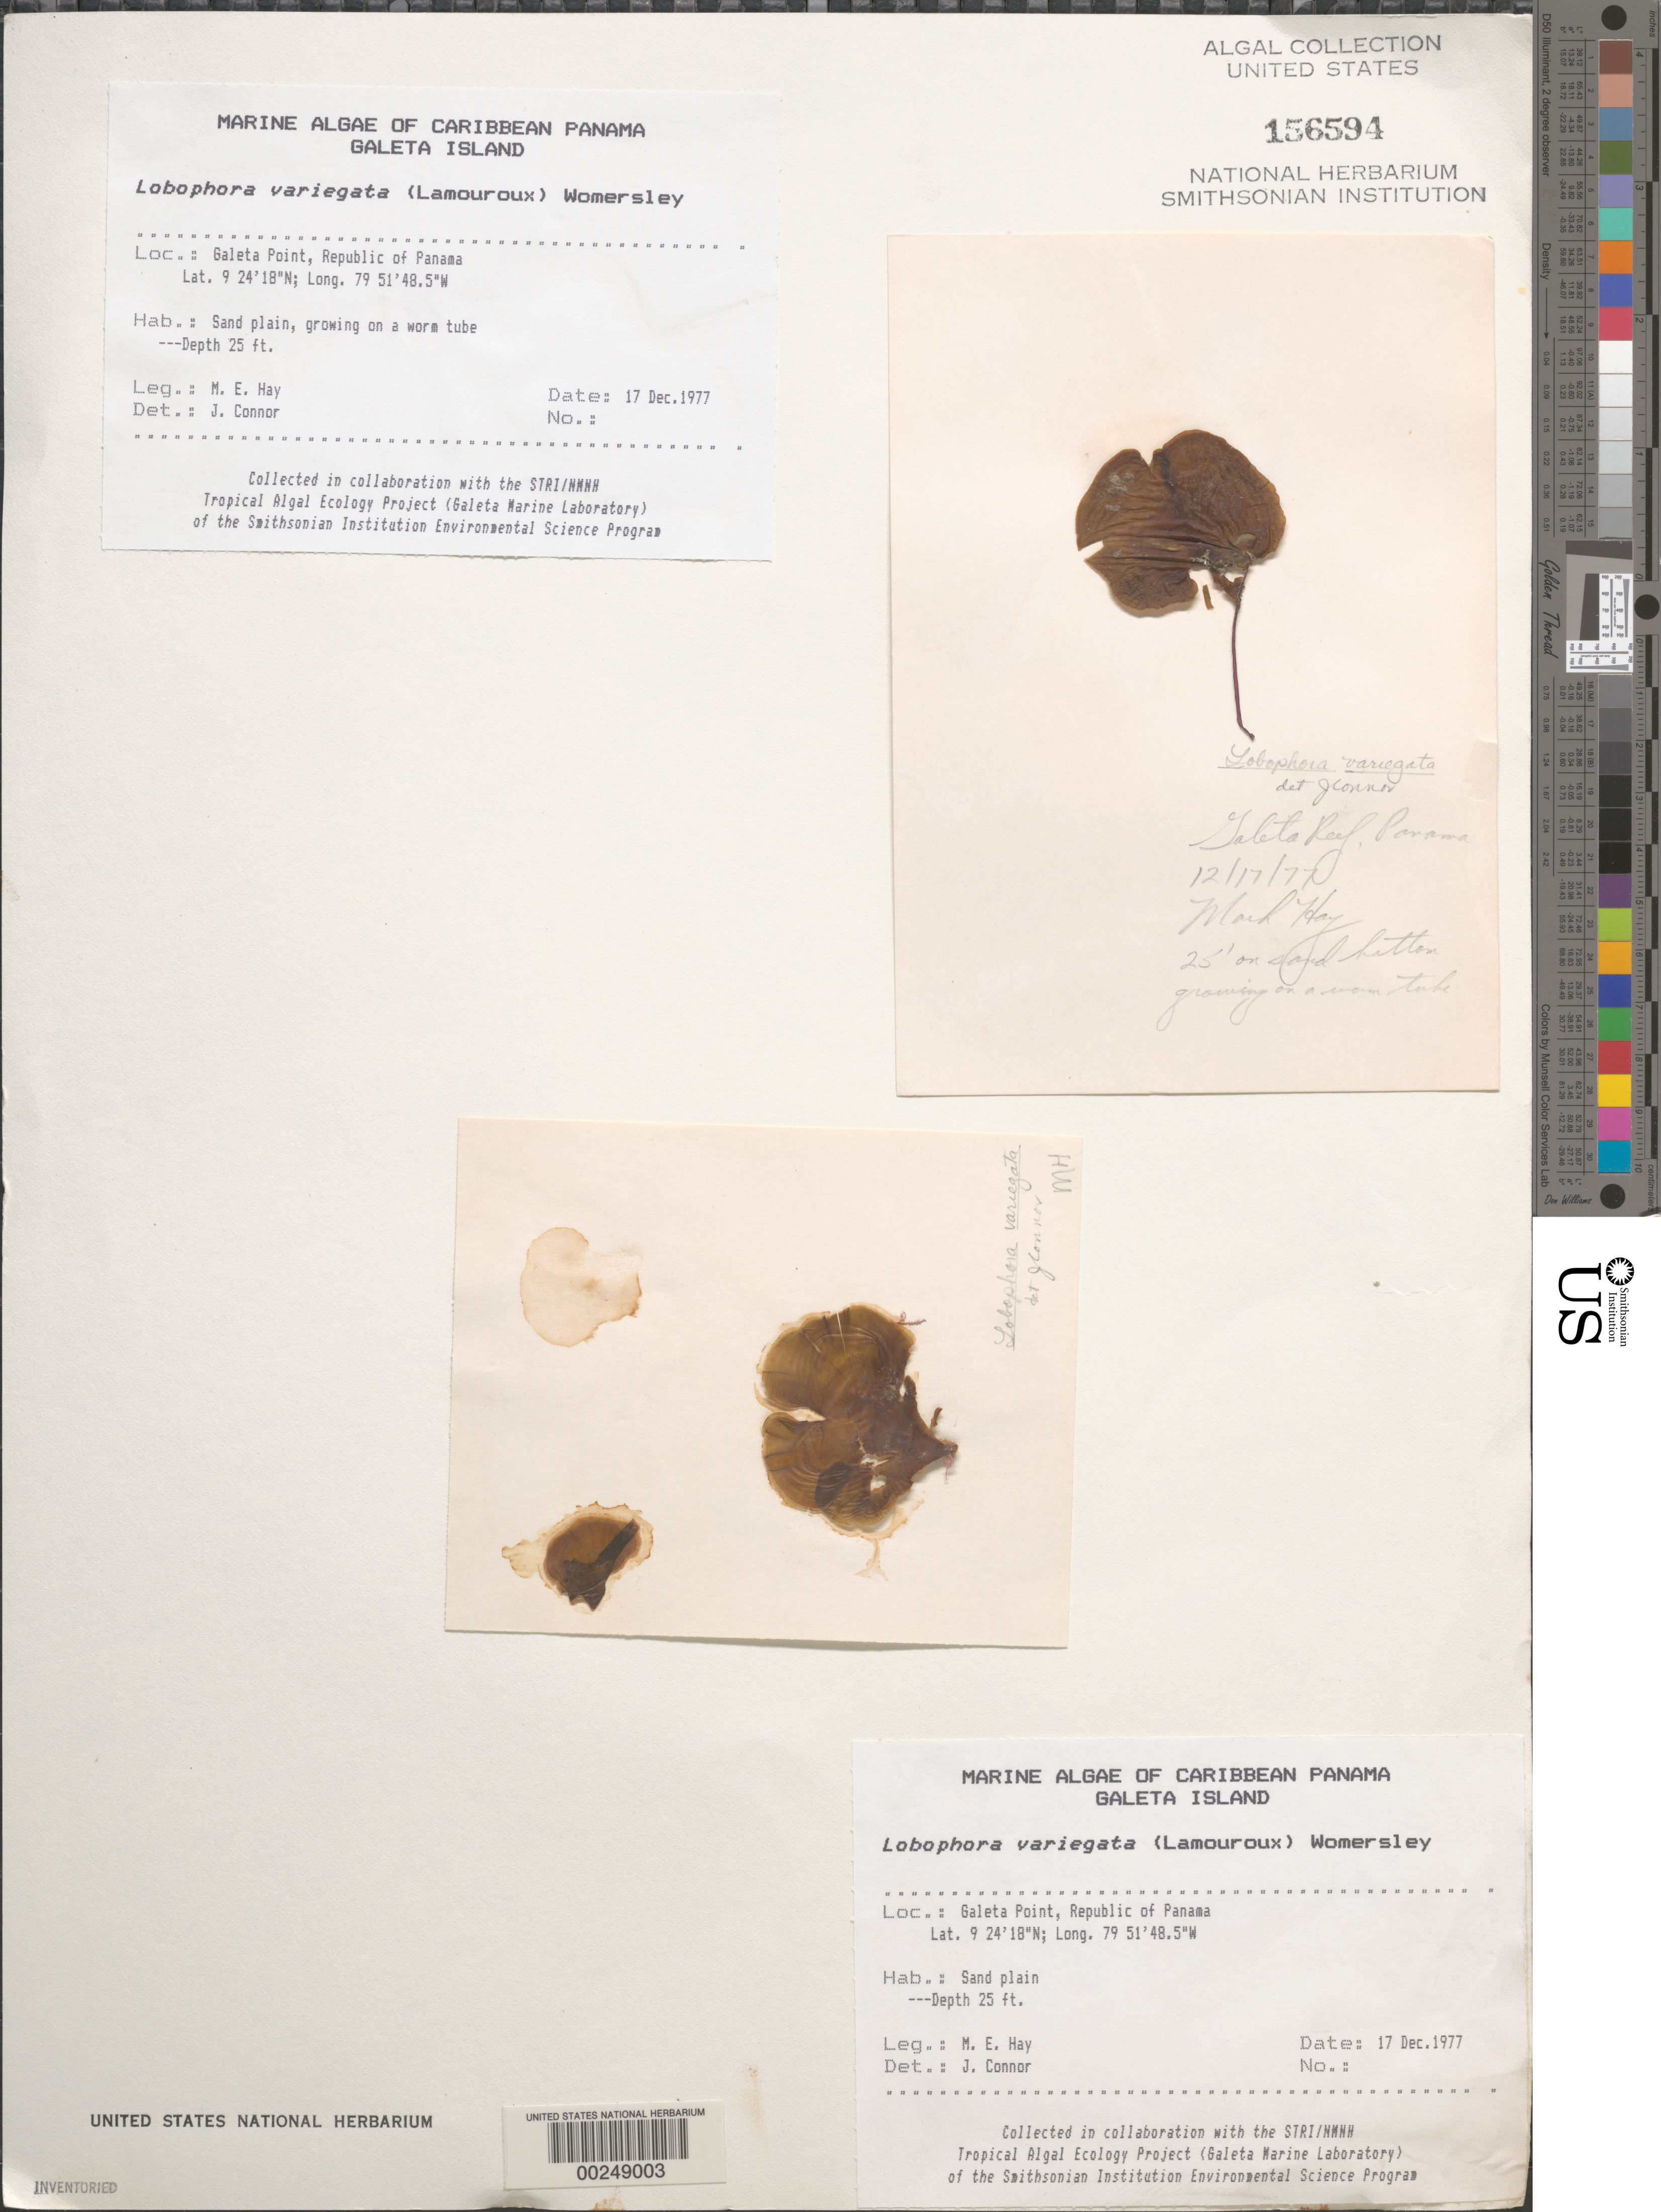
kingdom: Chromista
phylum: Ochrophyta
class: Phaeophyceae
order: Dictyotales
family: Dictyotaceae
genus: Lobophora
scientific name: Lobophora variegata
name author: (J.V.Lamouroux) Womersley & E.C. Oliveira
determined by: Connor, J.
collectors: M. E. Hay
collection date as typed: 17 Dec 1977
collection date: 1977-12-17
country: Panama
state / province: Colón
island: Galeta Island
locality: Galeta Point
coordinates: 9 24' 18" N, 79 51' 48.5" W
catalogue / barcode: US 156594